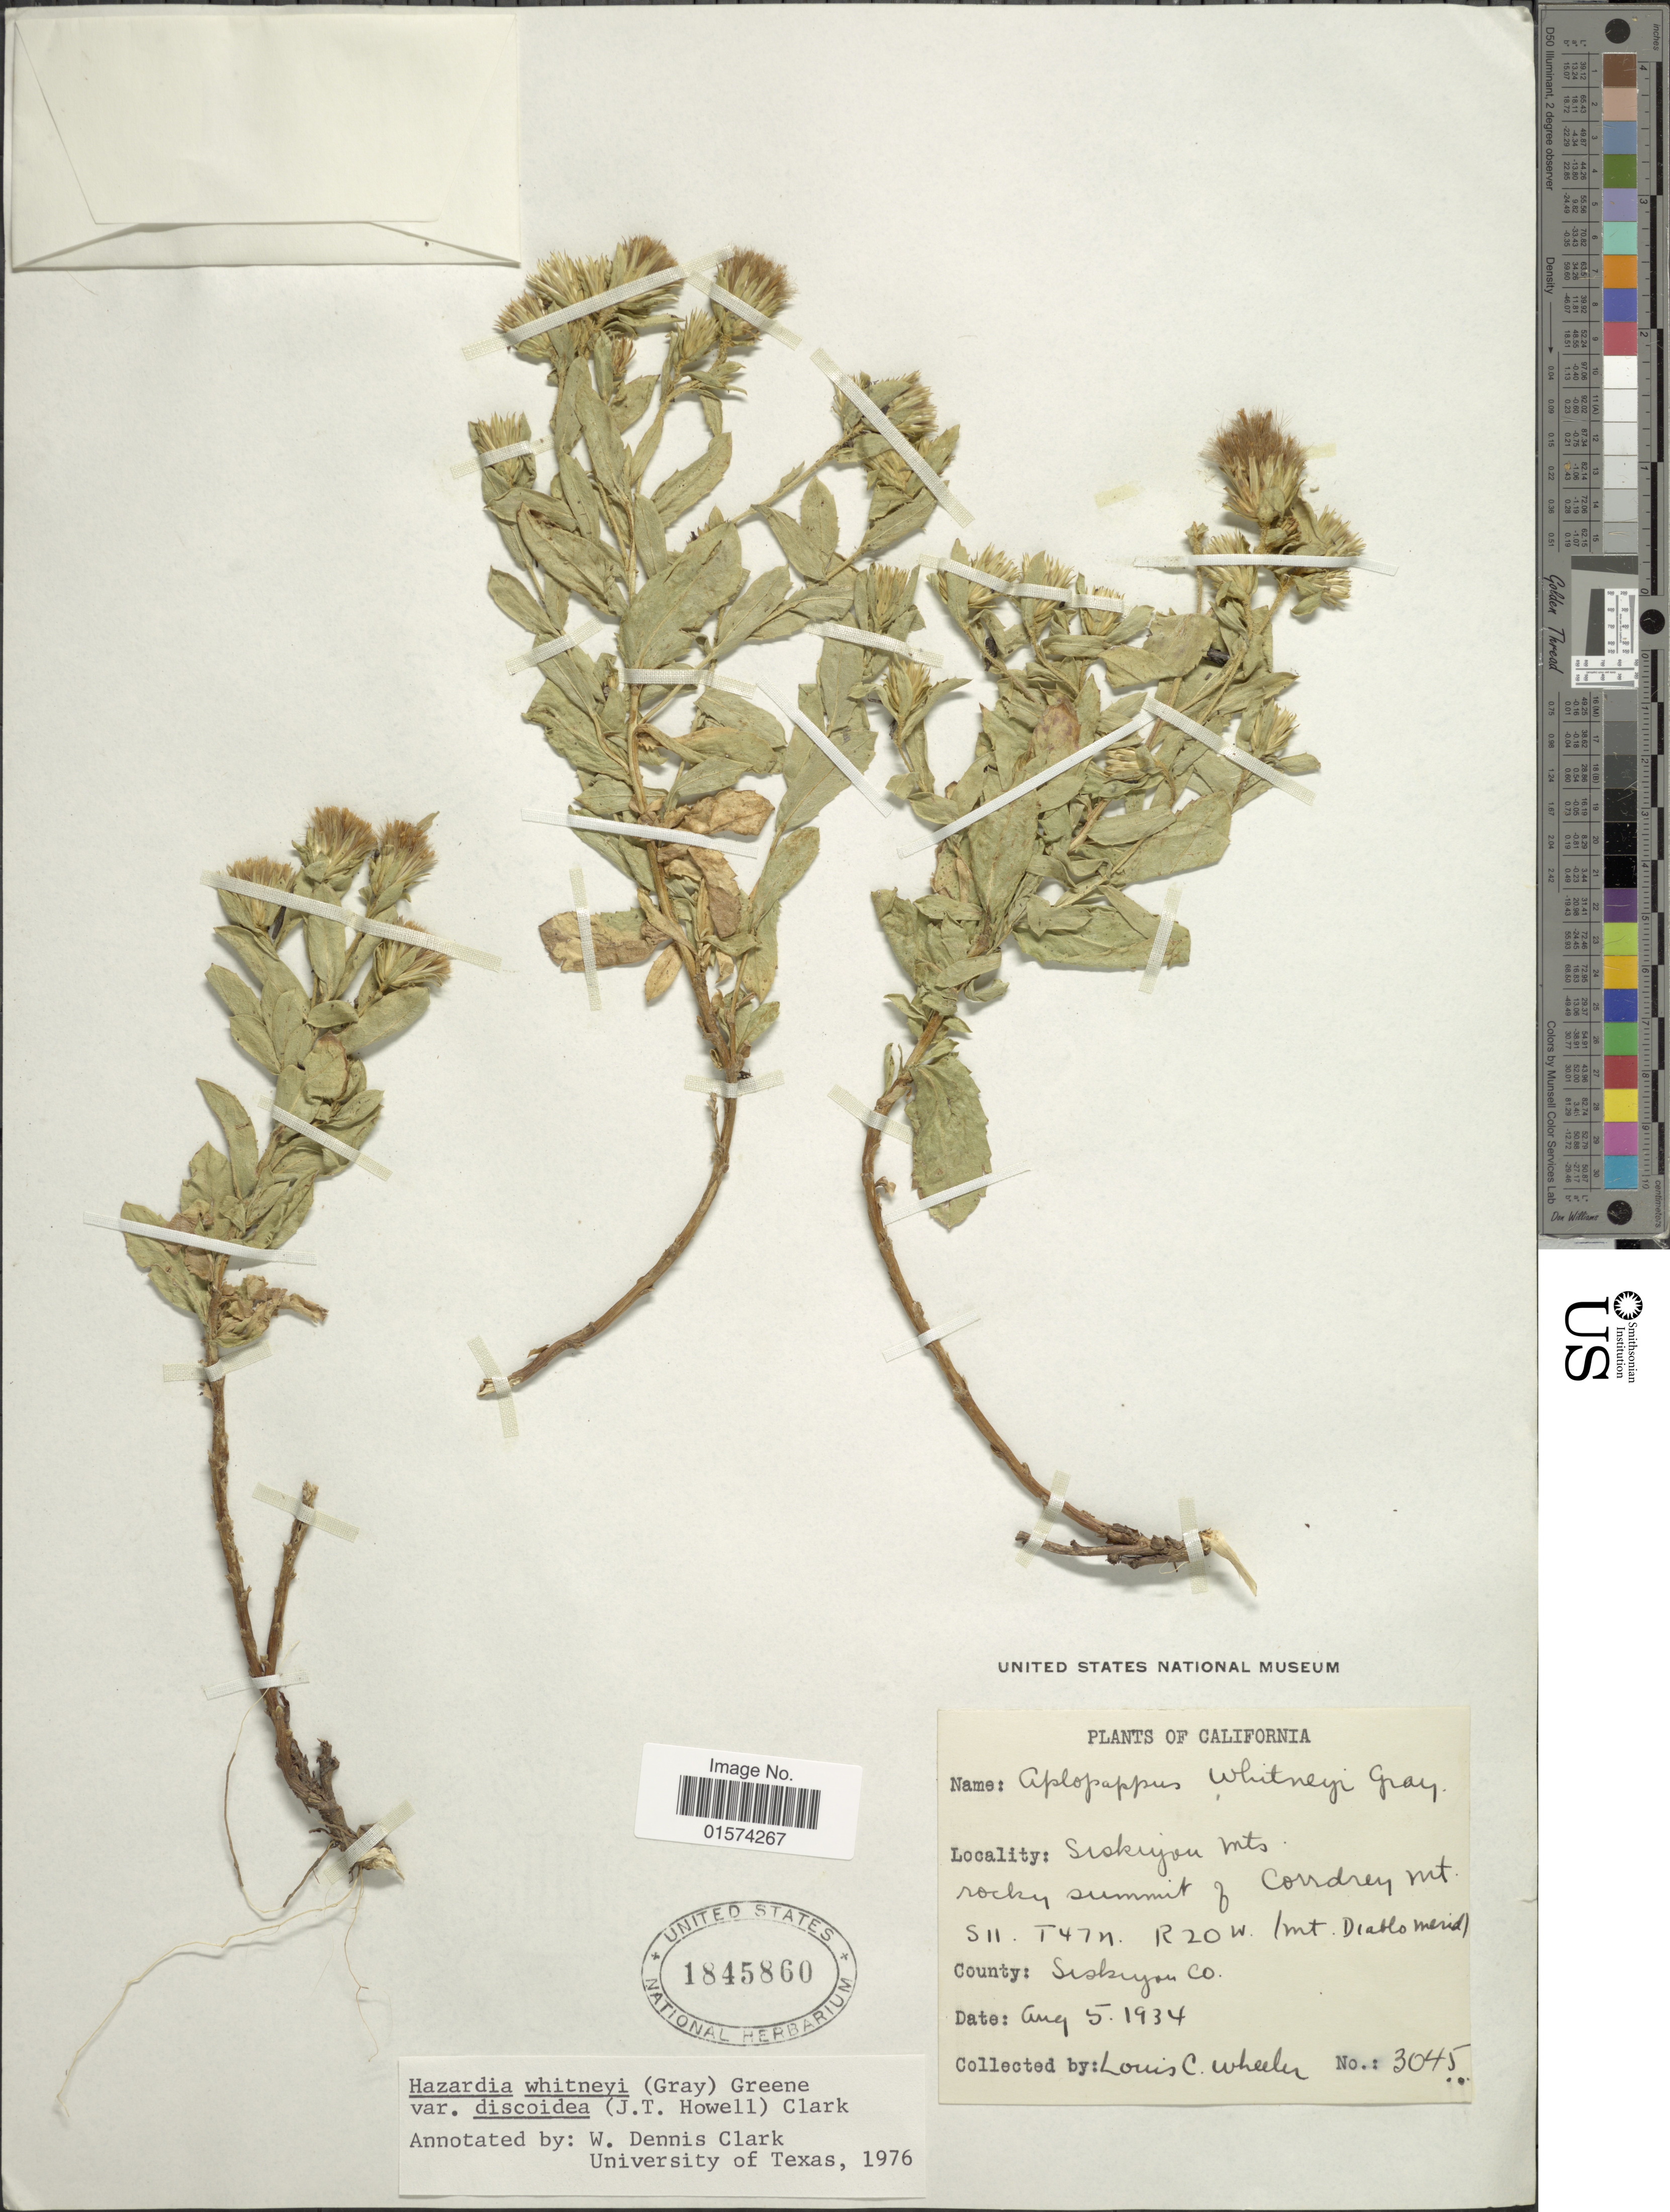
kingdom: Plantae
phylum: Tracheophyta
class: Magnoliopsida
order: Asterales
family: Asteraceae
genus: Hazardia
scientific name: Hazardia whitneyi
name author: (A. Gray) Greene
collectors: L. C. Wheeler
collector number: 3045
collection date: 1934-08-05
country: United States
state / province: California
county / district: Siskiyou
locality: Siskiyou Mts. rocky summit of Condrey Mt. S11 T47N R20W (Mt. Diablo Merid), County Siskiyou Co.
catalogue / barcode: US 1845860